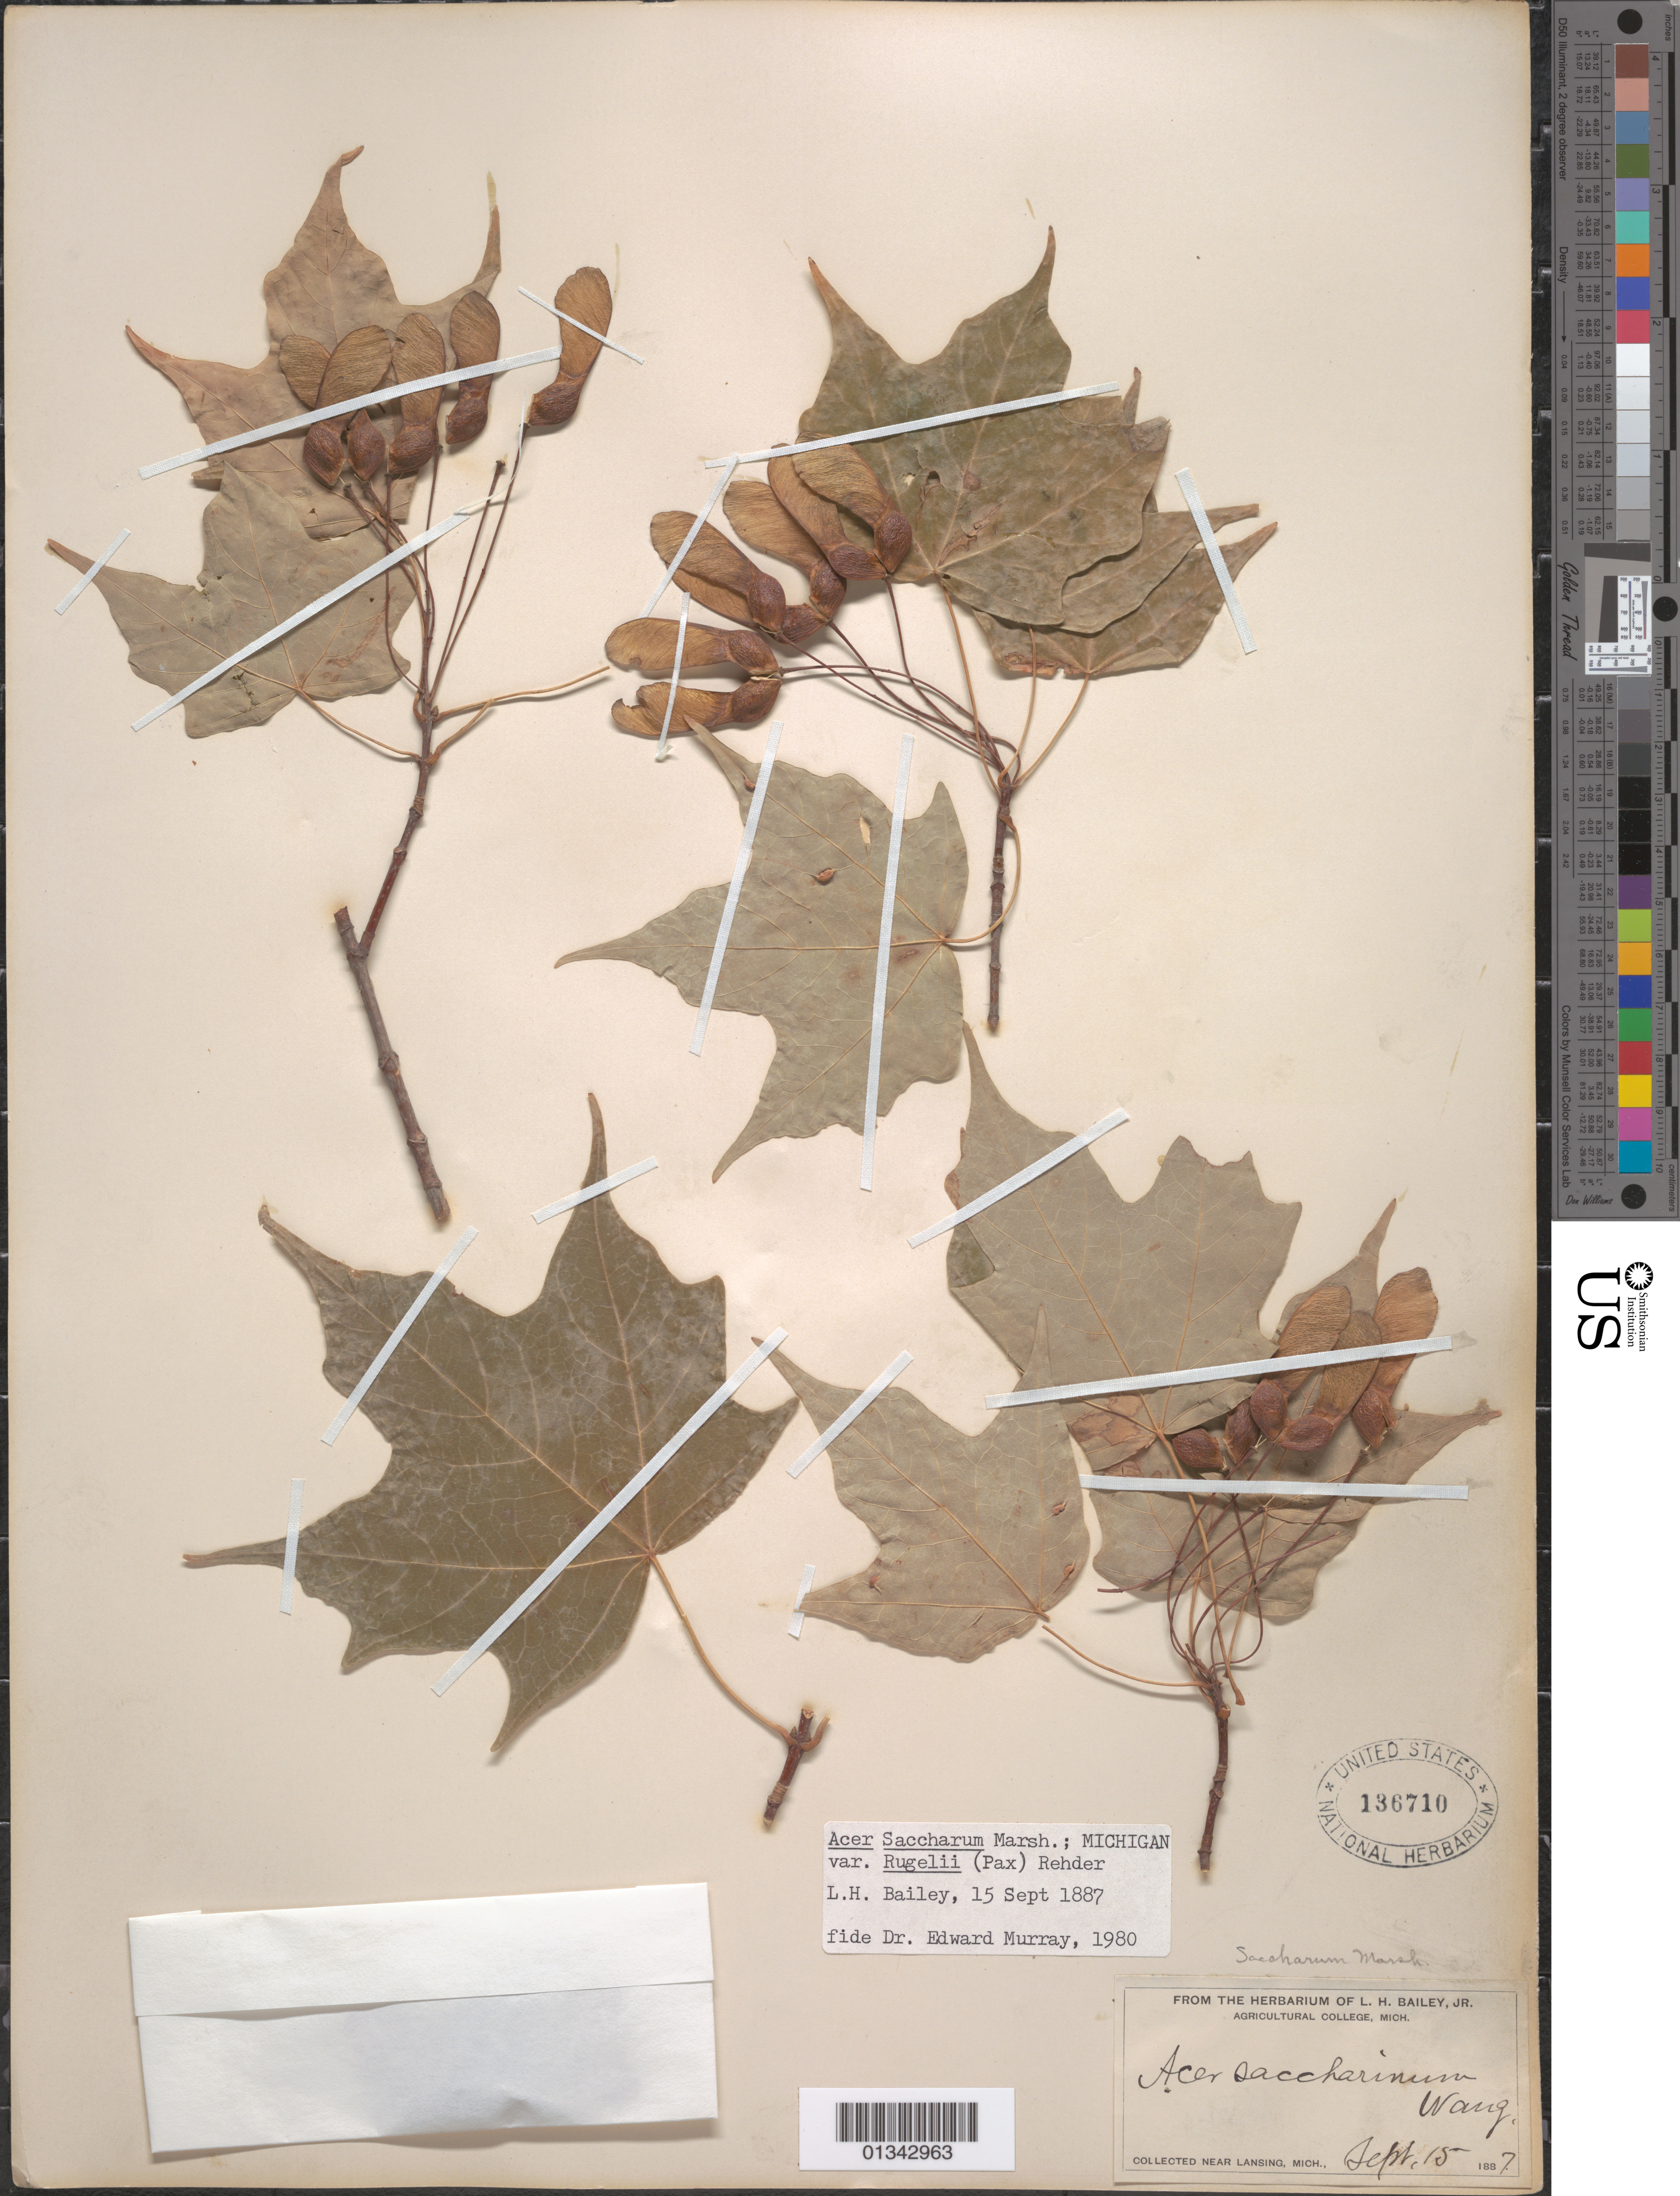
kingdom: Plantae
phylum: Tracheophyta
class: Magnoliopsida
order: Sapindales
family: Sapindaceae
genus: Acer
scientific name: Acer saccharum var. rugelii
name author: (Pax) Rehder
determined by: Murray, Edward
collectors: L. H. Bailey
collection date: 1887-09-15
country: United States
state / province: Michigan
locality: Lansing, near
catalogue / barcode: US 136710